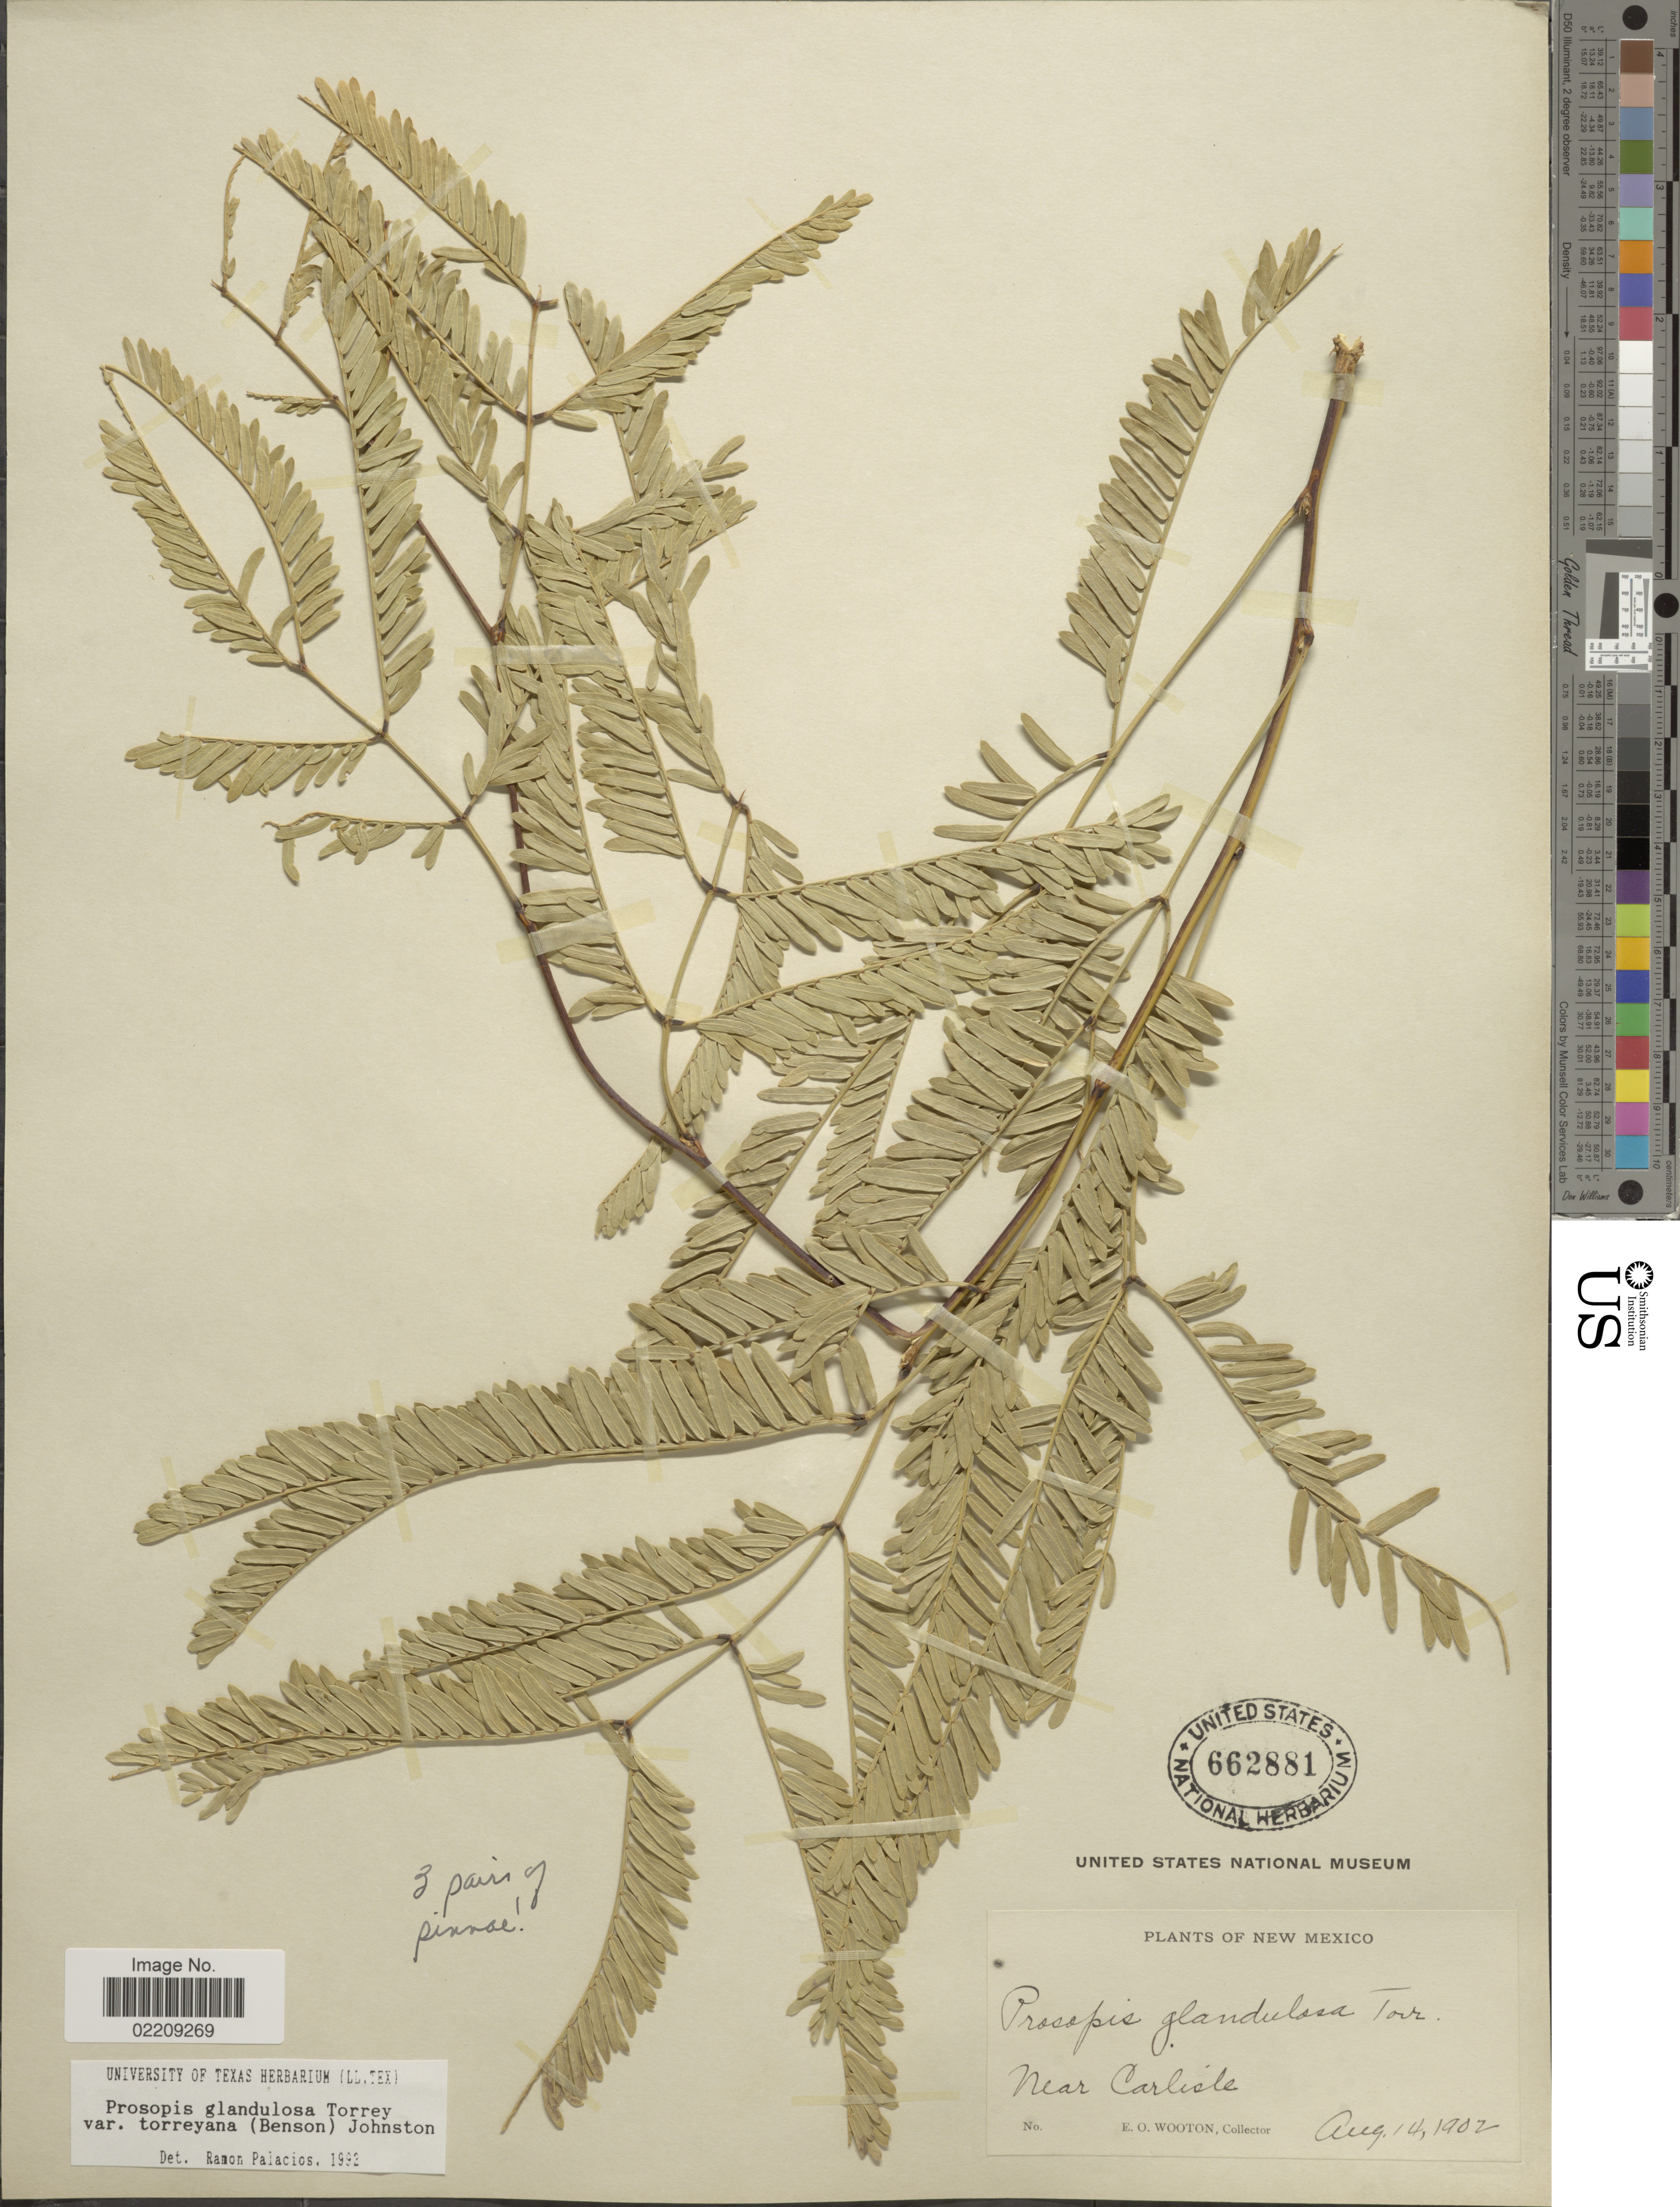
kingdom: Plantae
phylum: Tracheophyta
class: Magnoliopsida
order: Fabales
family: Fabaceae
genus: Neltuma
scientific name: Neltuma odorata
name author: (Torr. & Frém.) C. E. Hughes & G.P. Lewis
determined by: Strong, Mark T., (BOT), Smithsonian Institution - National Museum of Natural History (UNITED STATES)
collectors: E. O. Wooton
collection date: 1902-08-14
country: United States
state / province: New Mexico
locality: Near Carlisle.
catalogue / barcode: US 662881